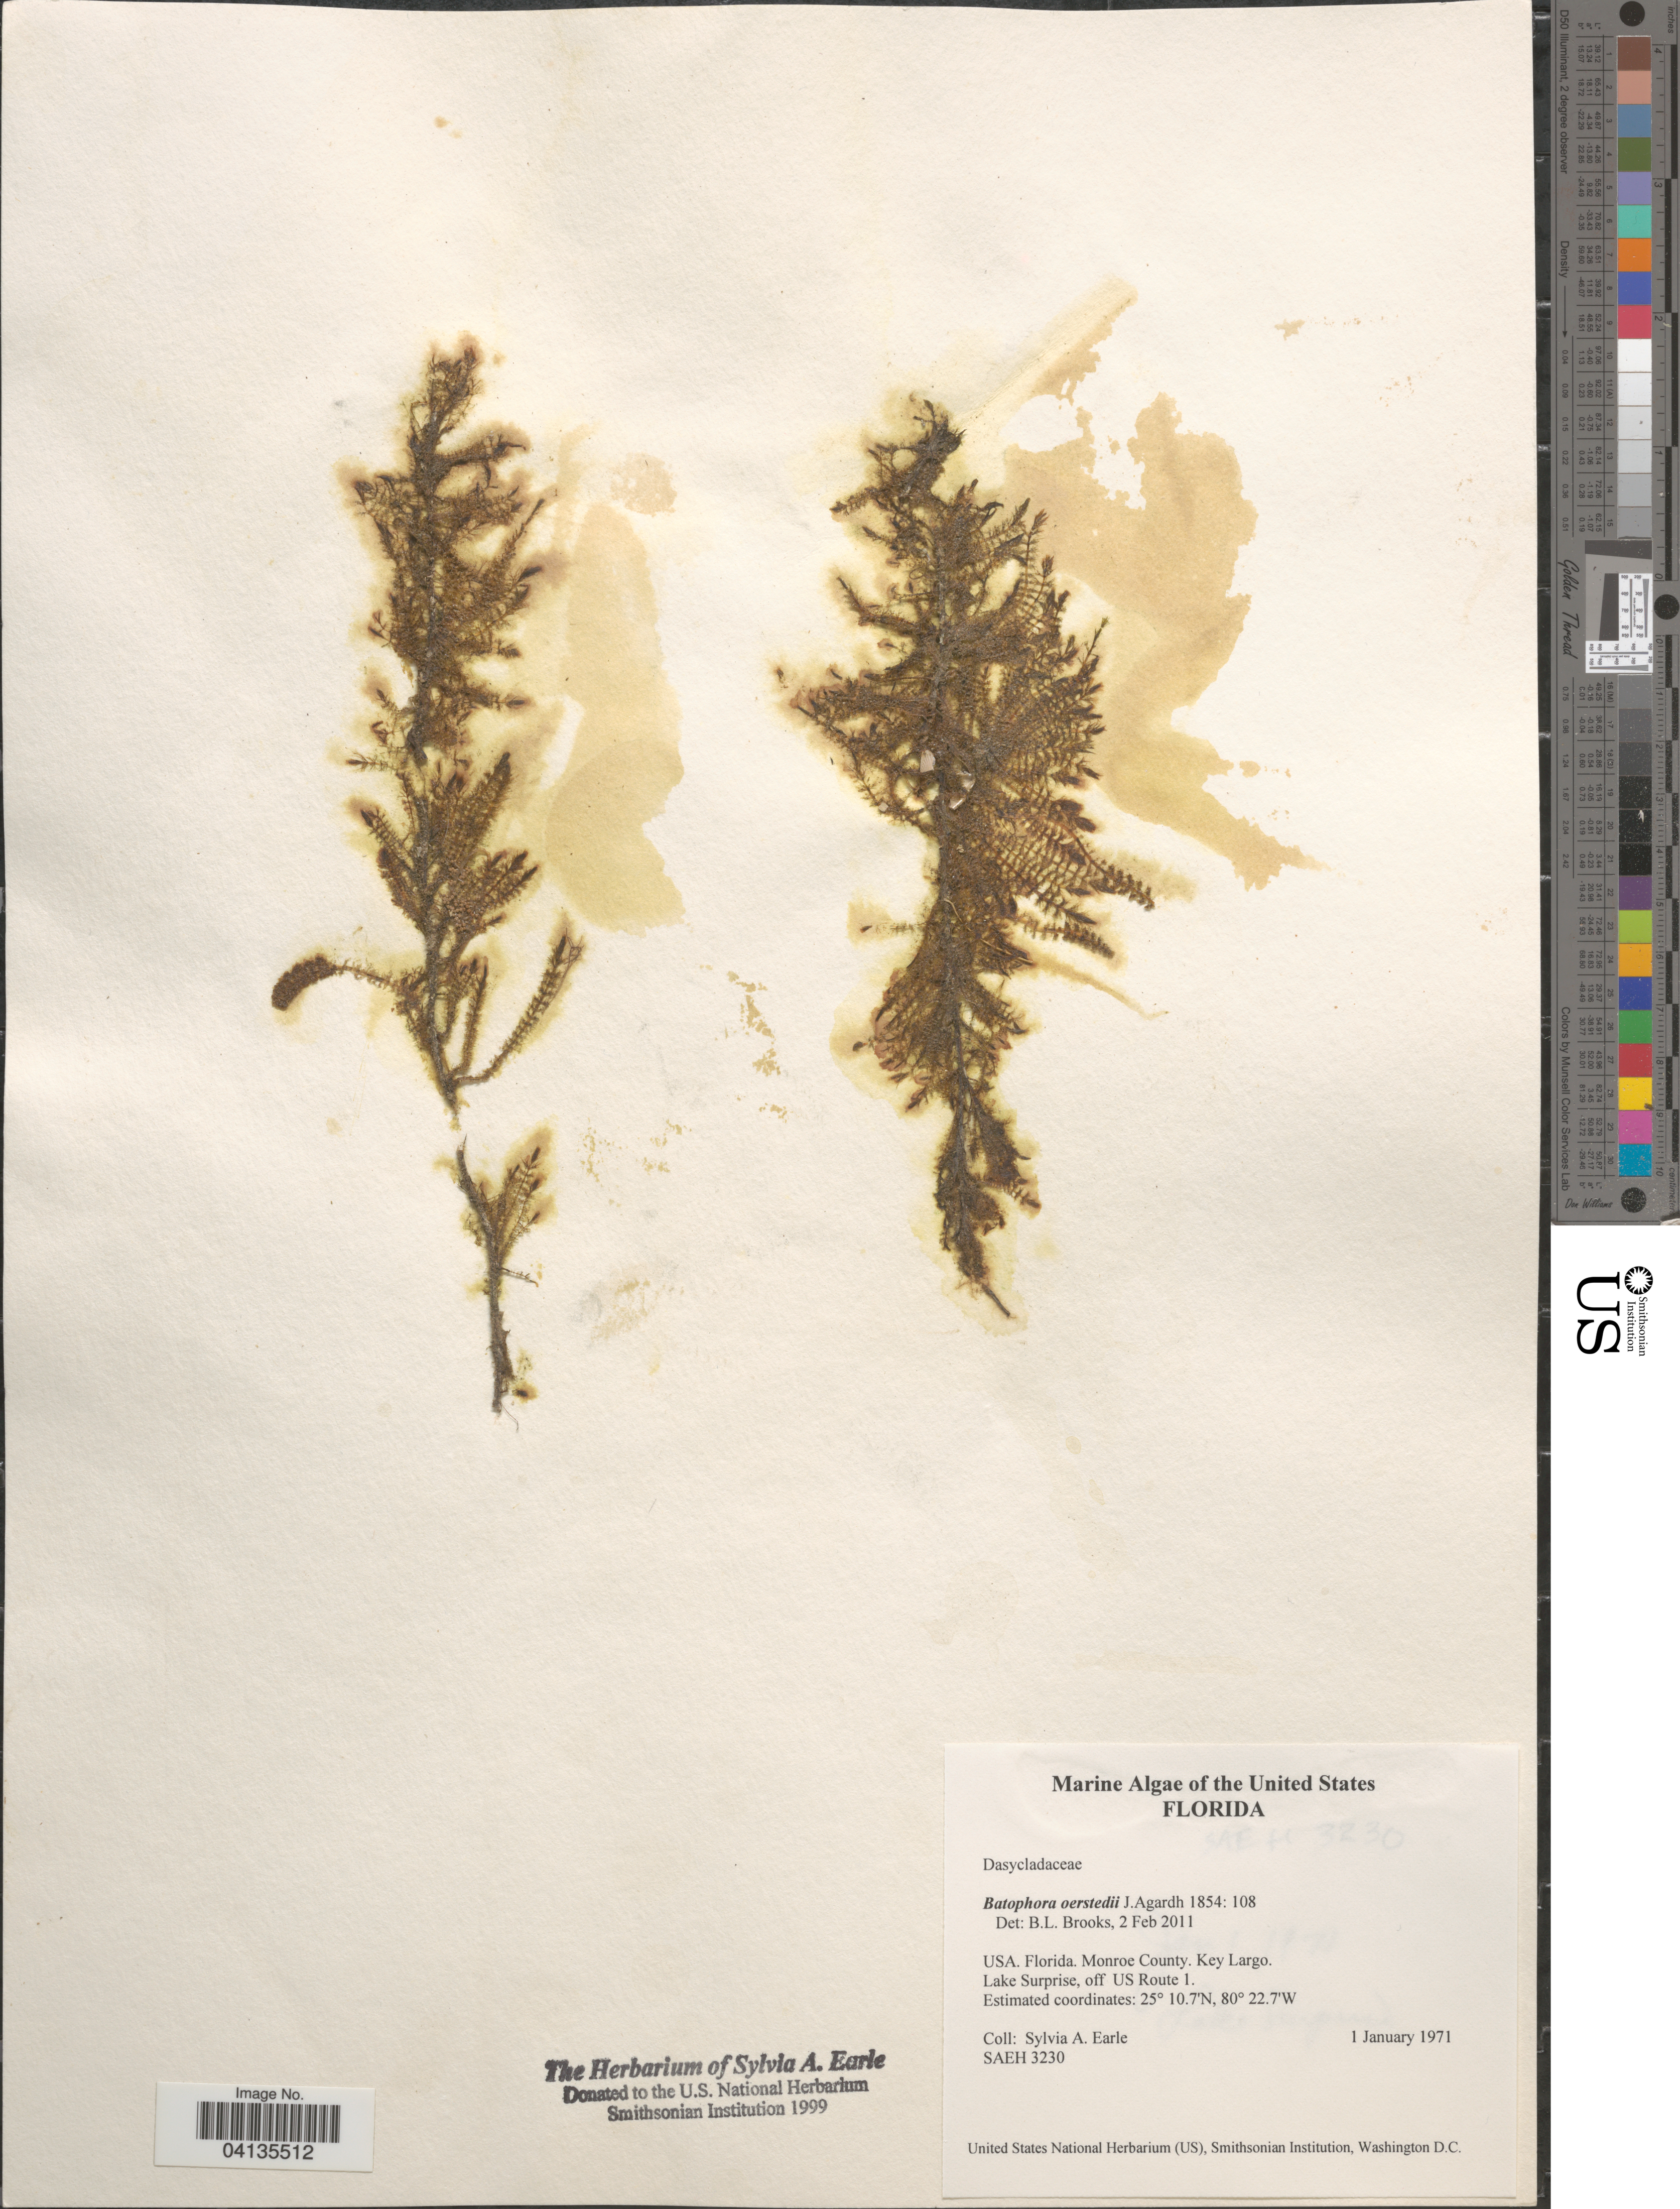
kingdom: Plantae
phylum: Chlorophyta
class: Ulvophyceae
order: Dasycladales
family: Dasycladaceae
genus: Batophora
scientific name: Batophora oerstedii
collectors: S. A. Earle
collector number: SAEH3230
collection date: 1971-01-01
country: United States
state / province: Florida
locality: Monroe County. Key Largo. Lake Surprise, off US Route 1.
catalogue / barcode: US 329129